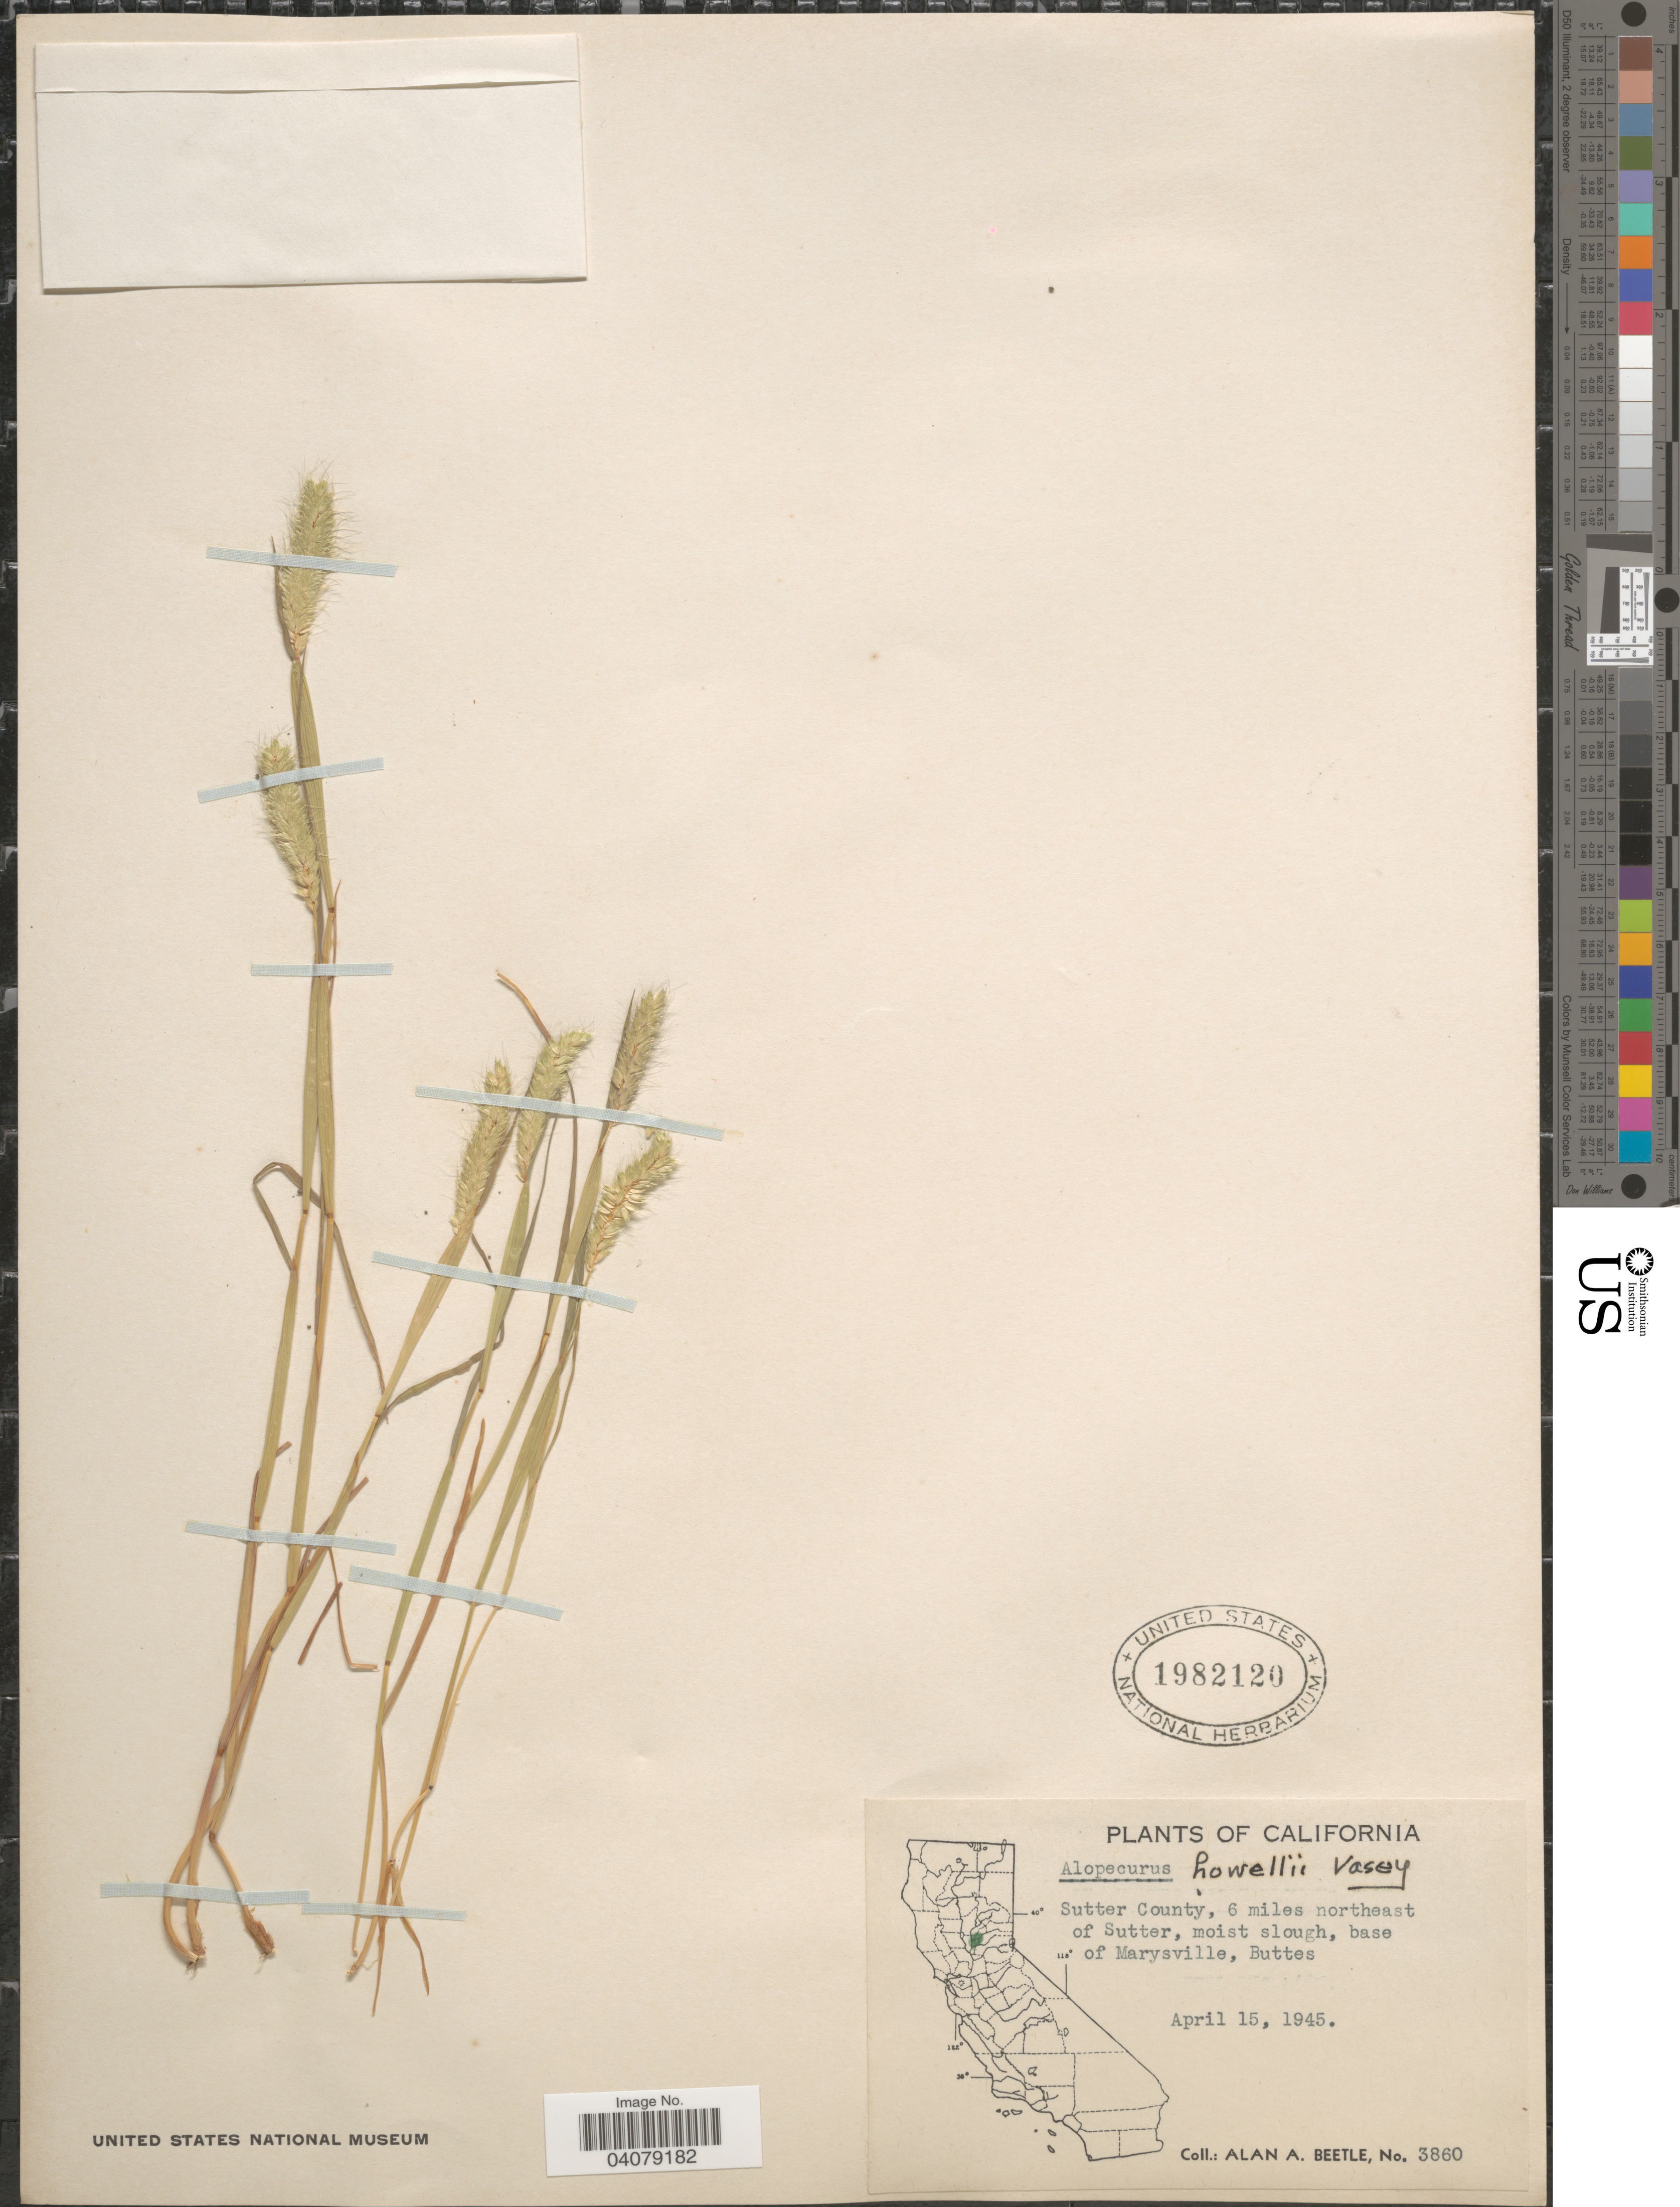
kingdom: Plantae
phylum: Tracheophyta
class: Liliopsida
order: Poales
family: Poaceae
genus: Alopecurus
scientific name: Alopecurus saccatus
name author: Vasey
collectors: A. A. Beetle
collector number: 3860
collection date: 1945-04-15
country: United States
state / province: California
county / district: Sutter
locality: Sutter County, 6 miles northeast of Sutter, moist slough, base of Marysville, Buttes.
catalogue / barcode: US 1982120